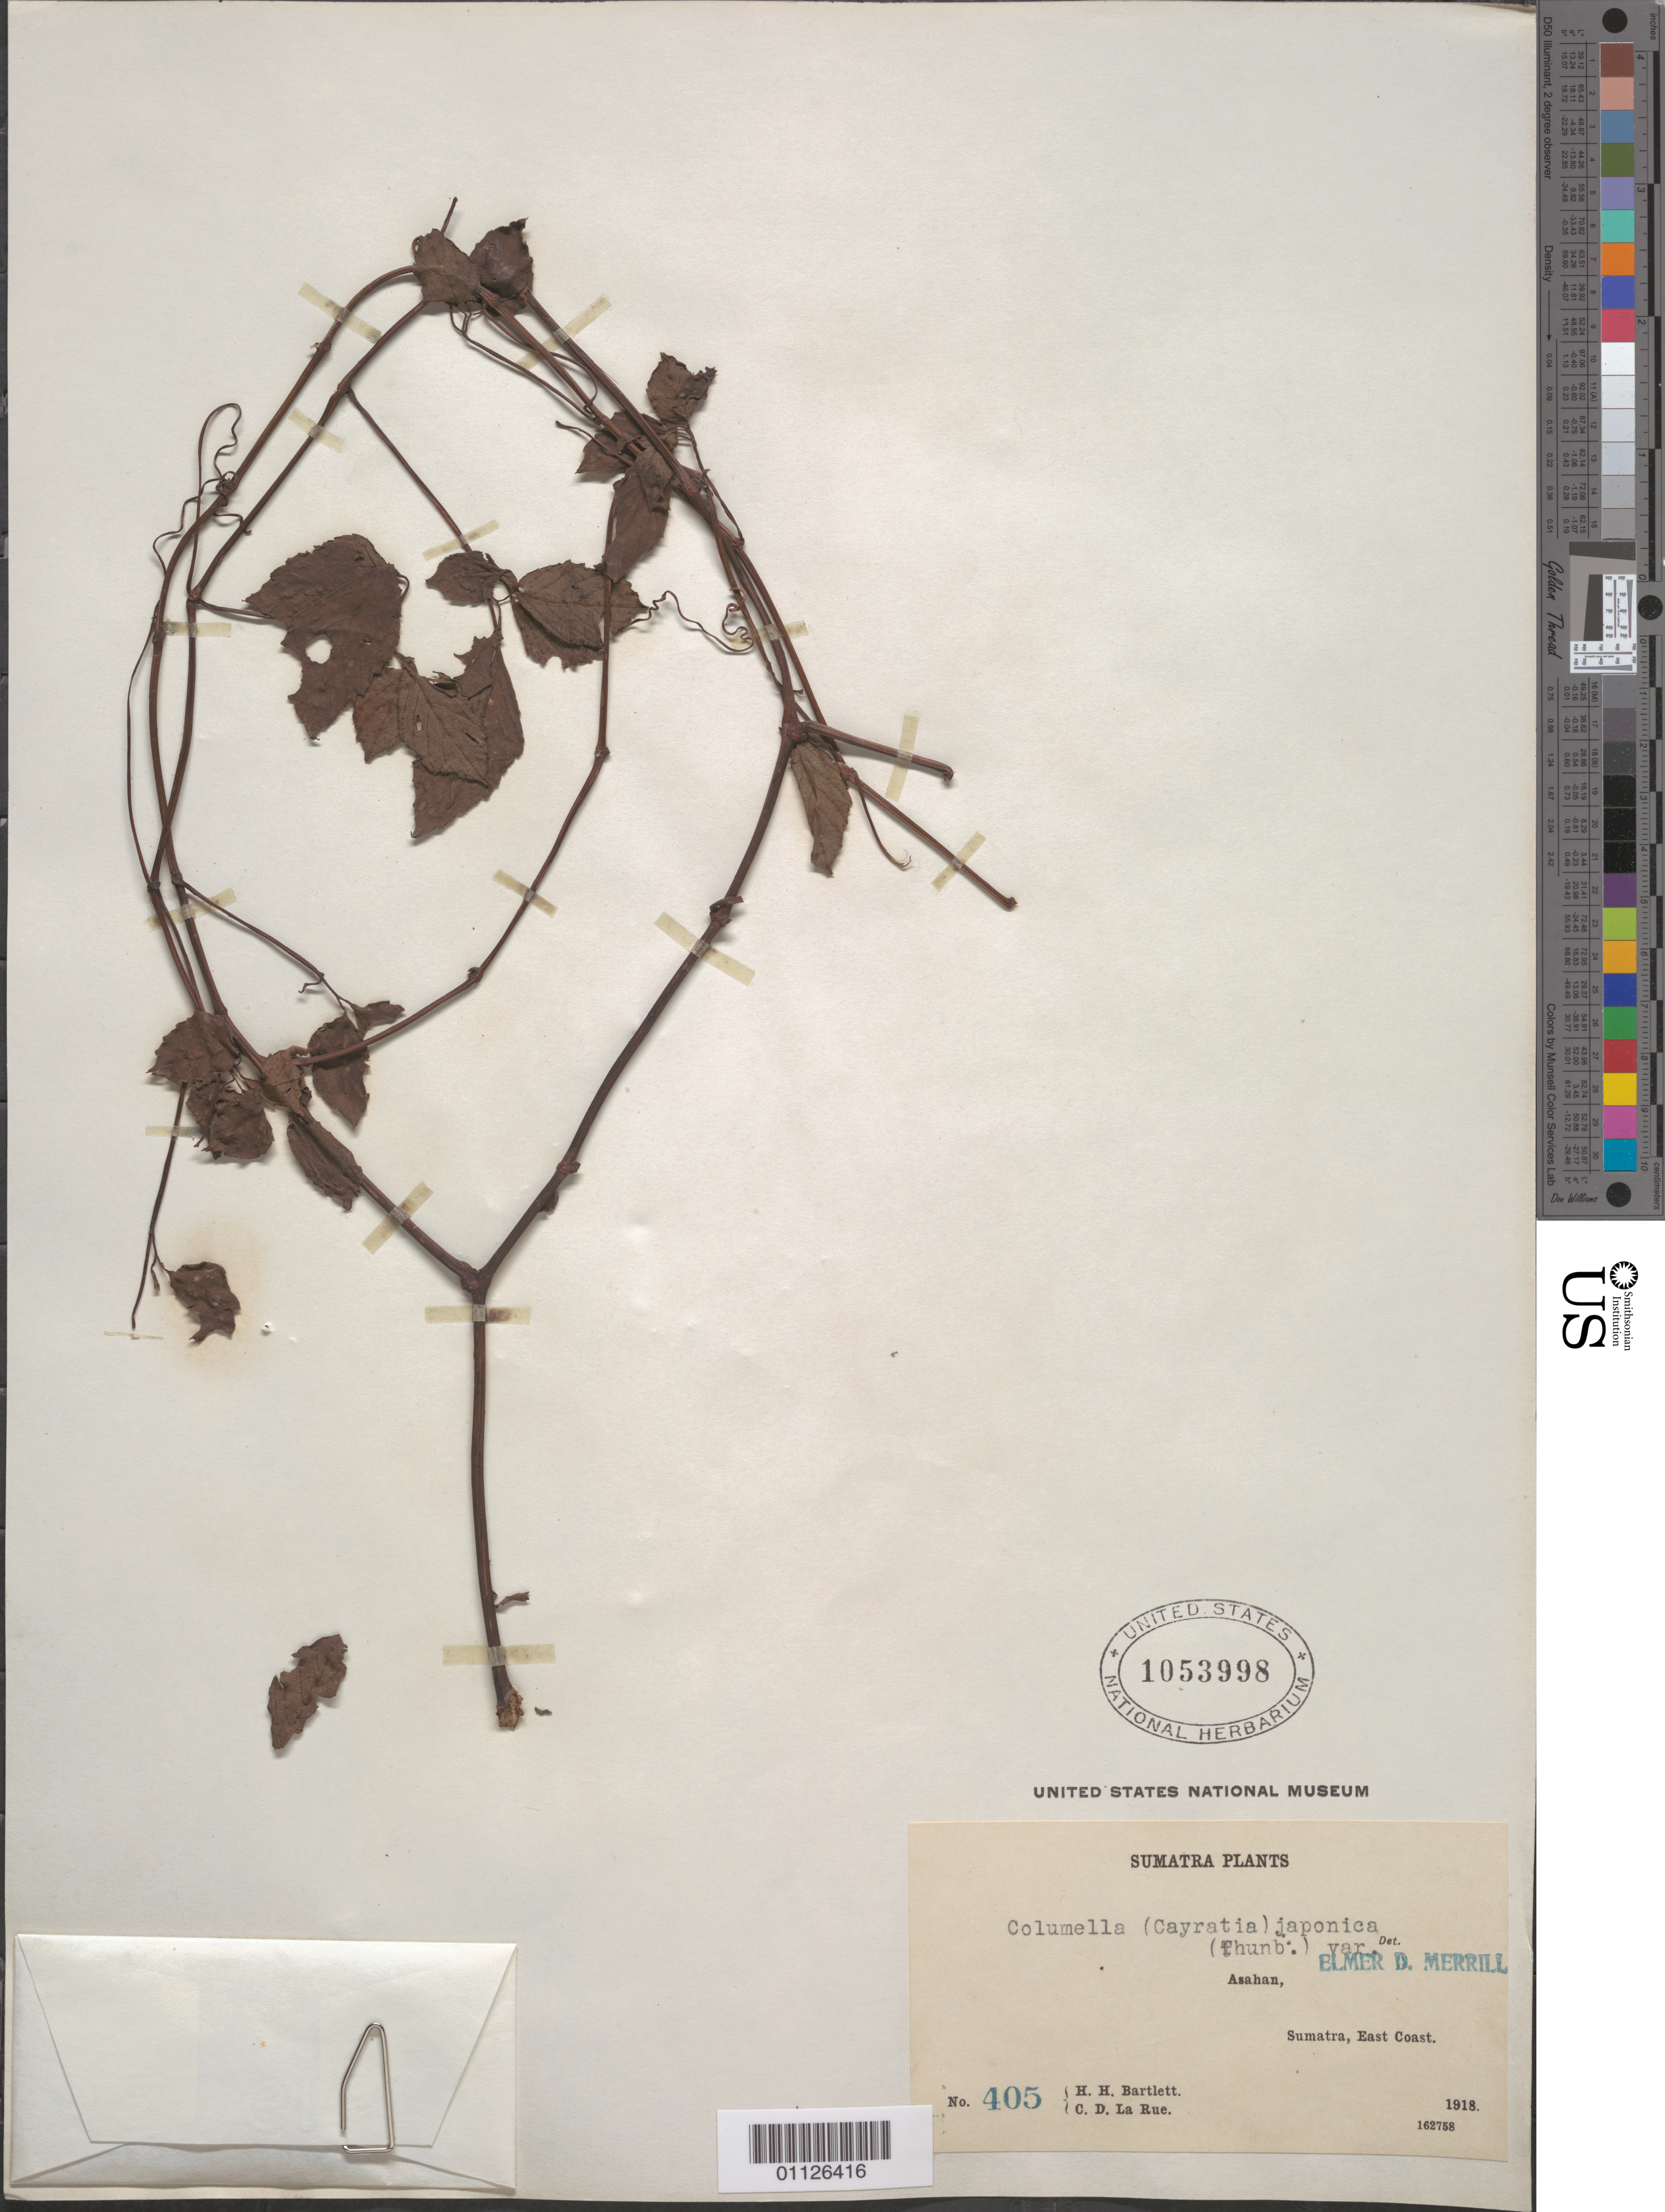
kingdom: Plantae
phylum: Tracheophyta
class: Magnoliopsida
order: Vitales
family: Vitaceae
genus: Causonis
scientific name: Causonis japonica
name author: (Thunb.) Raf.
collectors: H. H. Bartlett & C. La Rue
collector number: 405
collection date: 1918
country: Indonesia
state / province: Sumatra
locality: Asahan.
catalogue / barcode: US 1053998